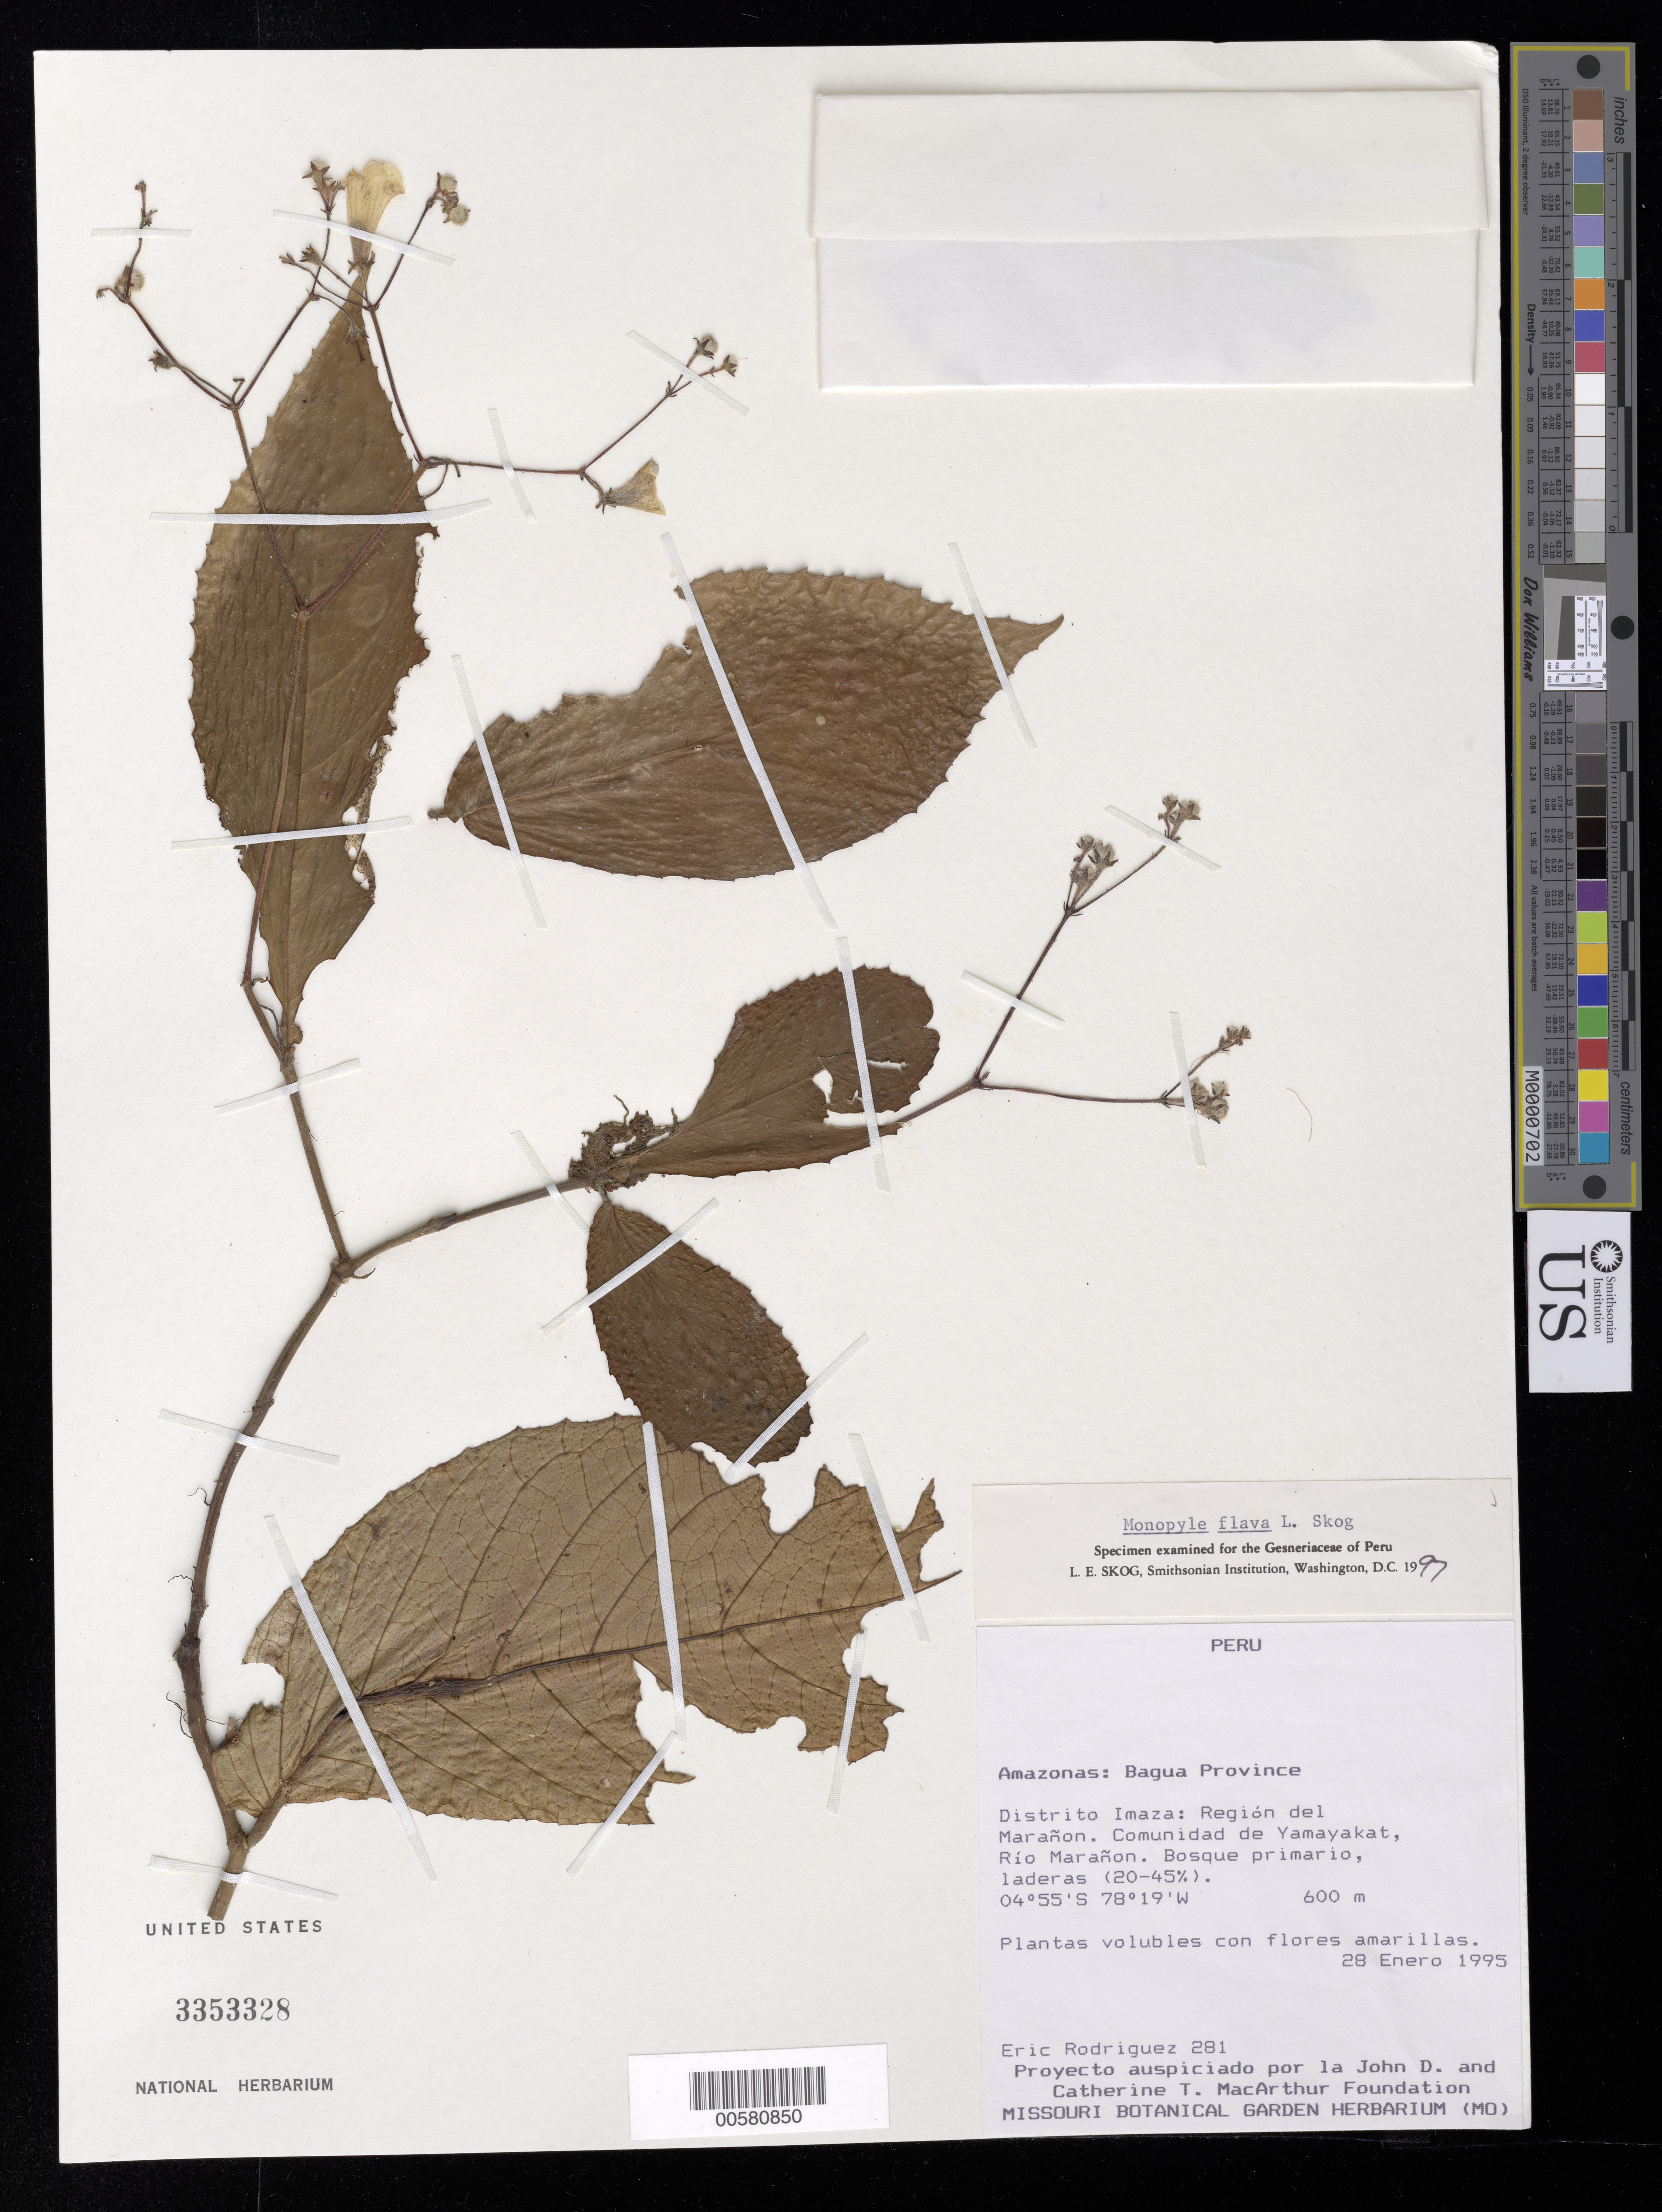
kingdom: Plantae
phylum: Tracheophyta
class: Magnoliopsida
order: Lamiales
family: Gesneriaceae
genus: Monopyle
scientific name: Monopyle flava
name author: L.E. Skog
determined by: Skog, Laurence E.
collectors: E. Rodriguez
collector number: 281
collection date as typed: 28 Jan 1995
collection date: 1995-01-28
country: Peru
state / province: Amazonas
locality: Prov. Bagua, dtto. Imaza: región del Marañón, comunidad de Yamayakat, Río Marañon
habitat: Bosque primario, laderas (20-45%)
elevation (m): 600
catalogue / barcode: US 3353328